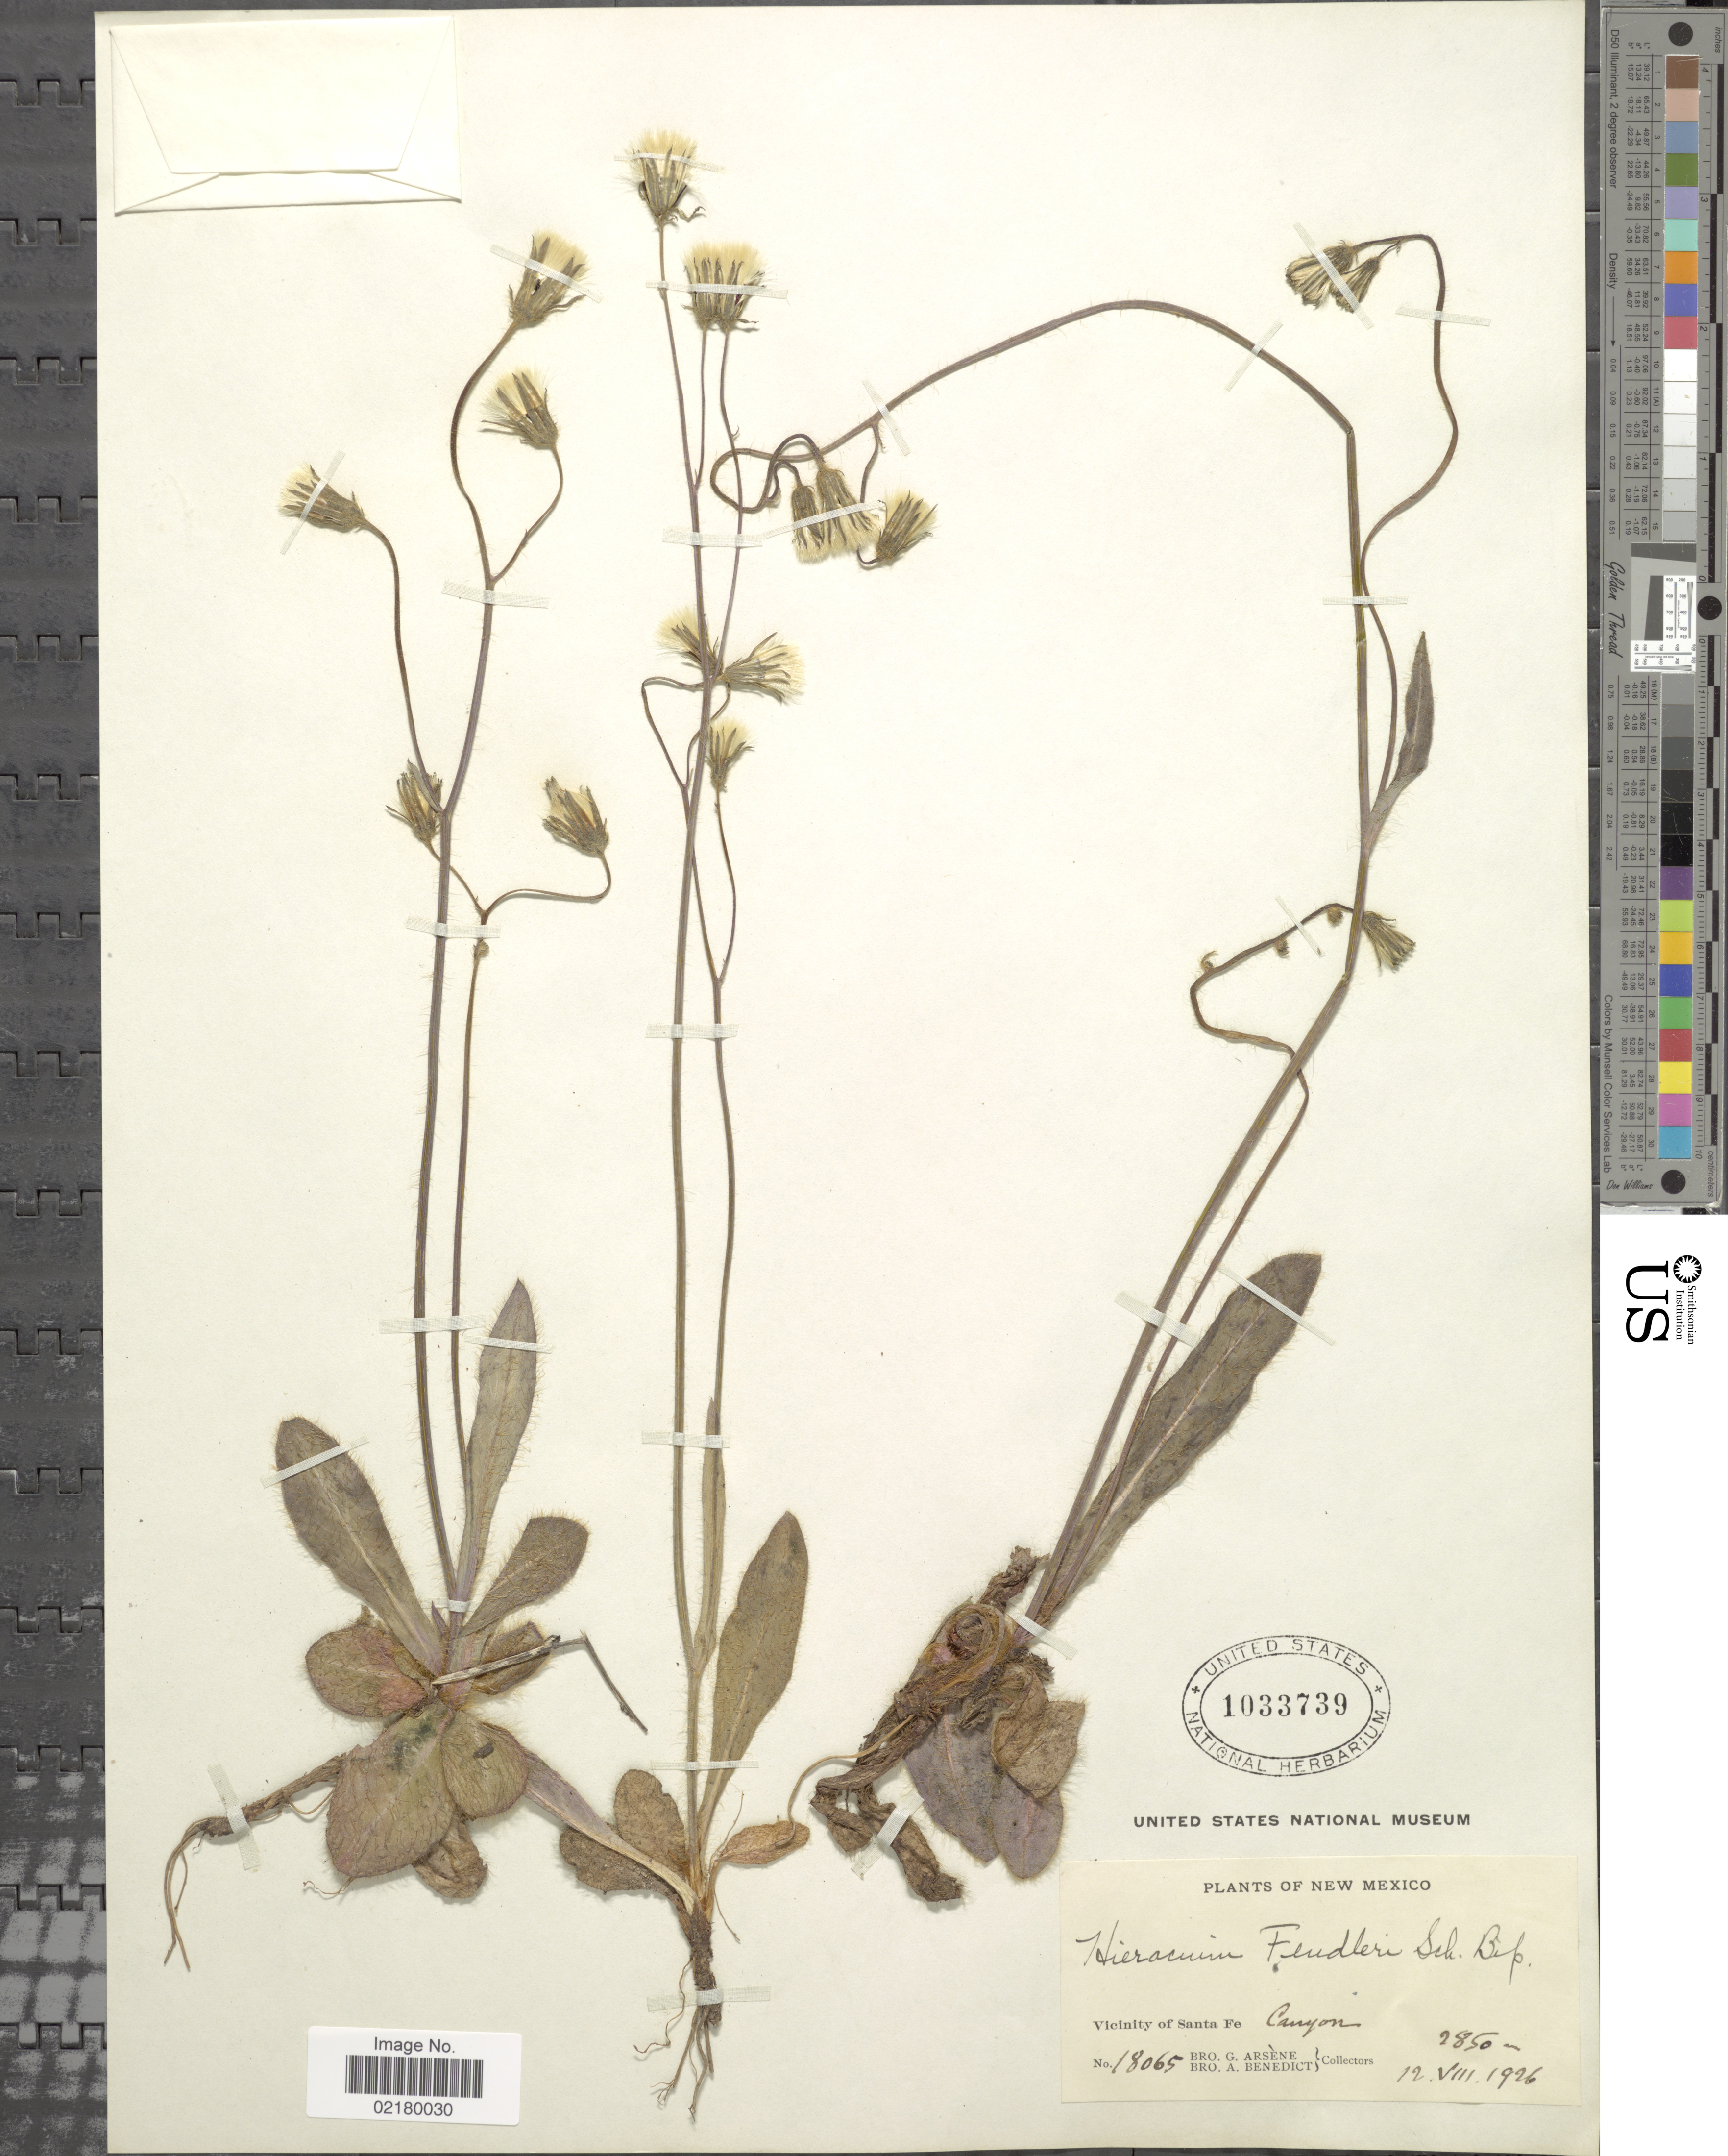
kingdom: Plantae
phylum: Tracheophyta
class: Magnoliopsida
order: Asterales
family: Asteraceae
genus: Hieracium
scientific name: Hieracium fendleri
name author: Sch. Bip.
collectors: Bro. G. Arsène & Bro. A. Benedict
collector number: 18065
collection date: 1926-08-12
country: United States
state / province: New Mexico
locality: Vicinity of Santa Fe, Canyon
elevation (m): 2850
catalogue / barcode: US 1033739